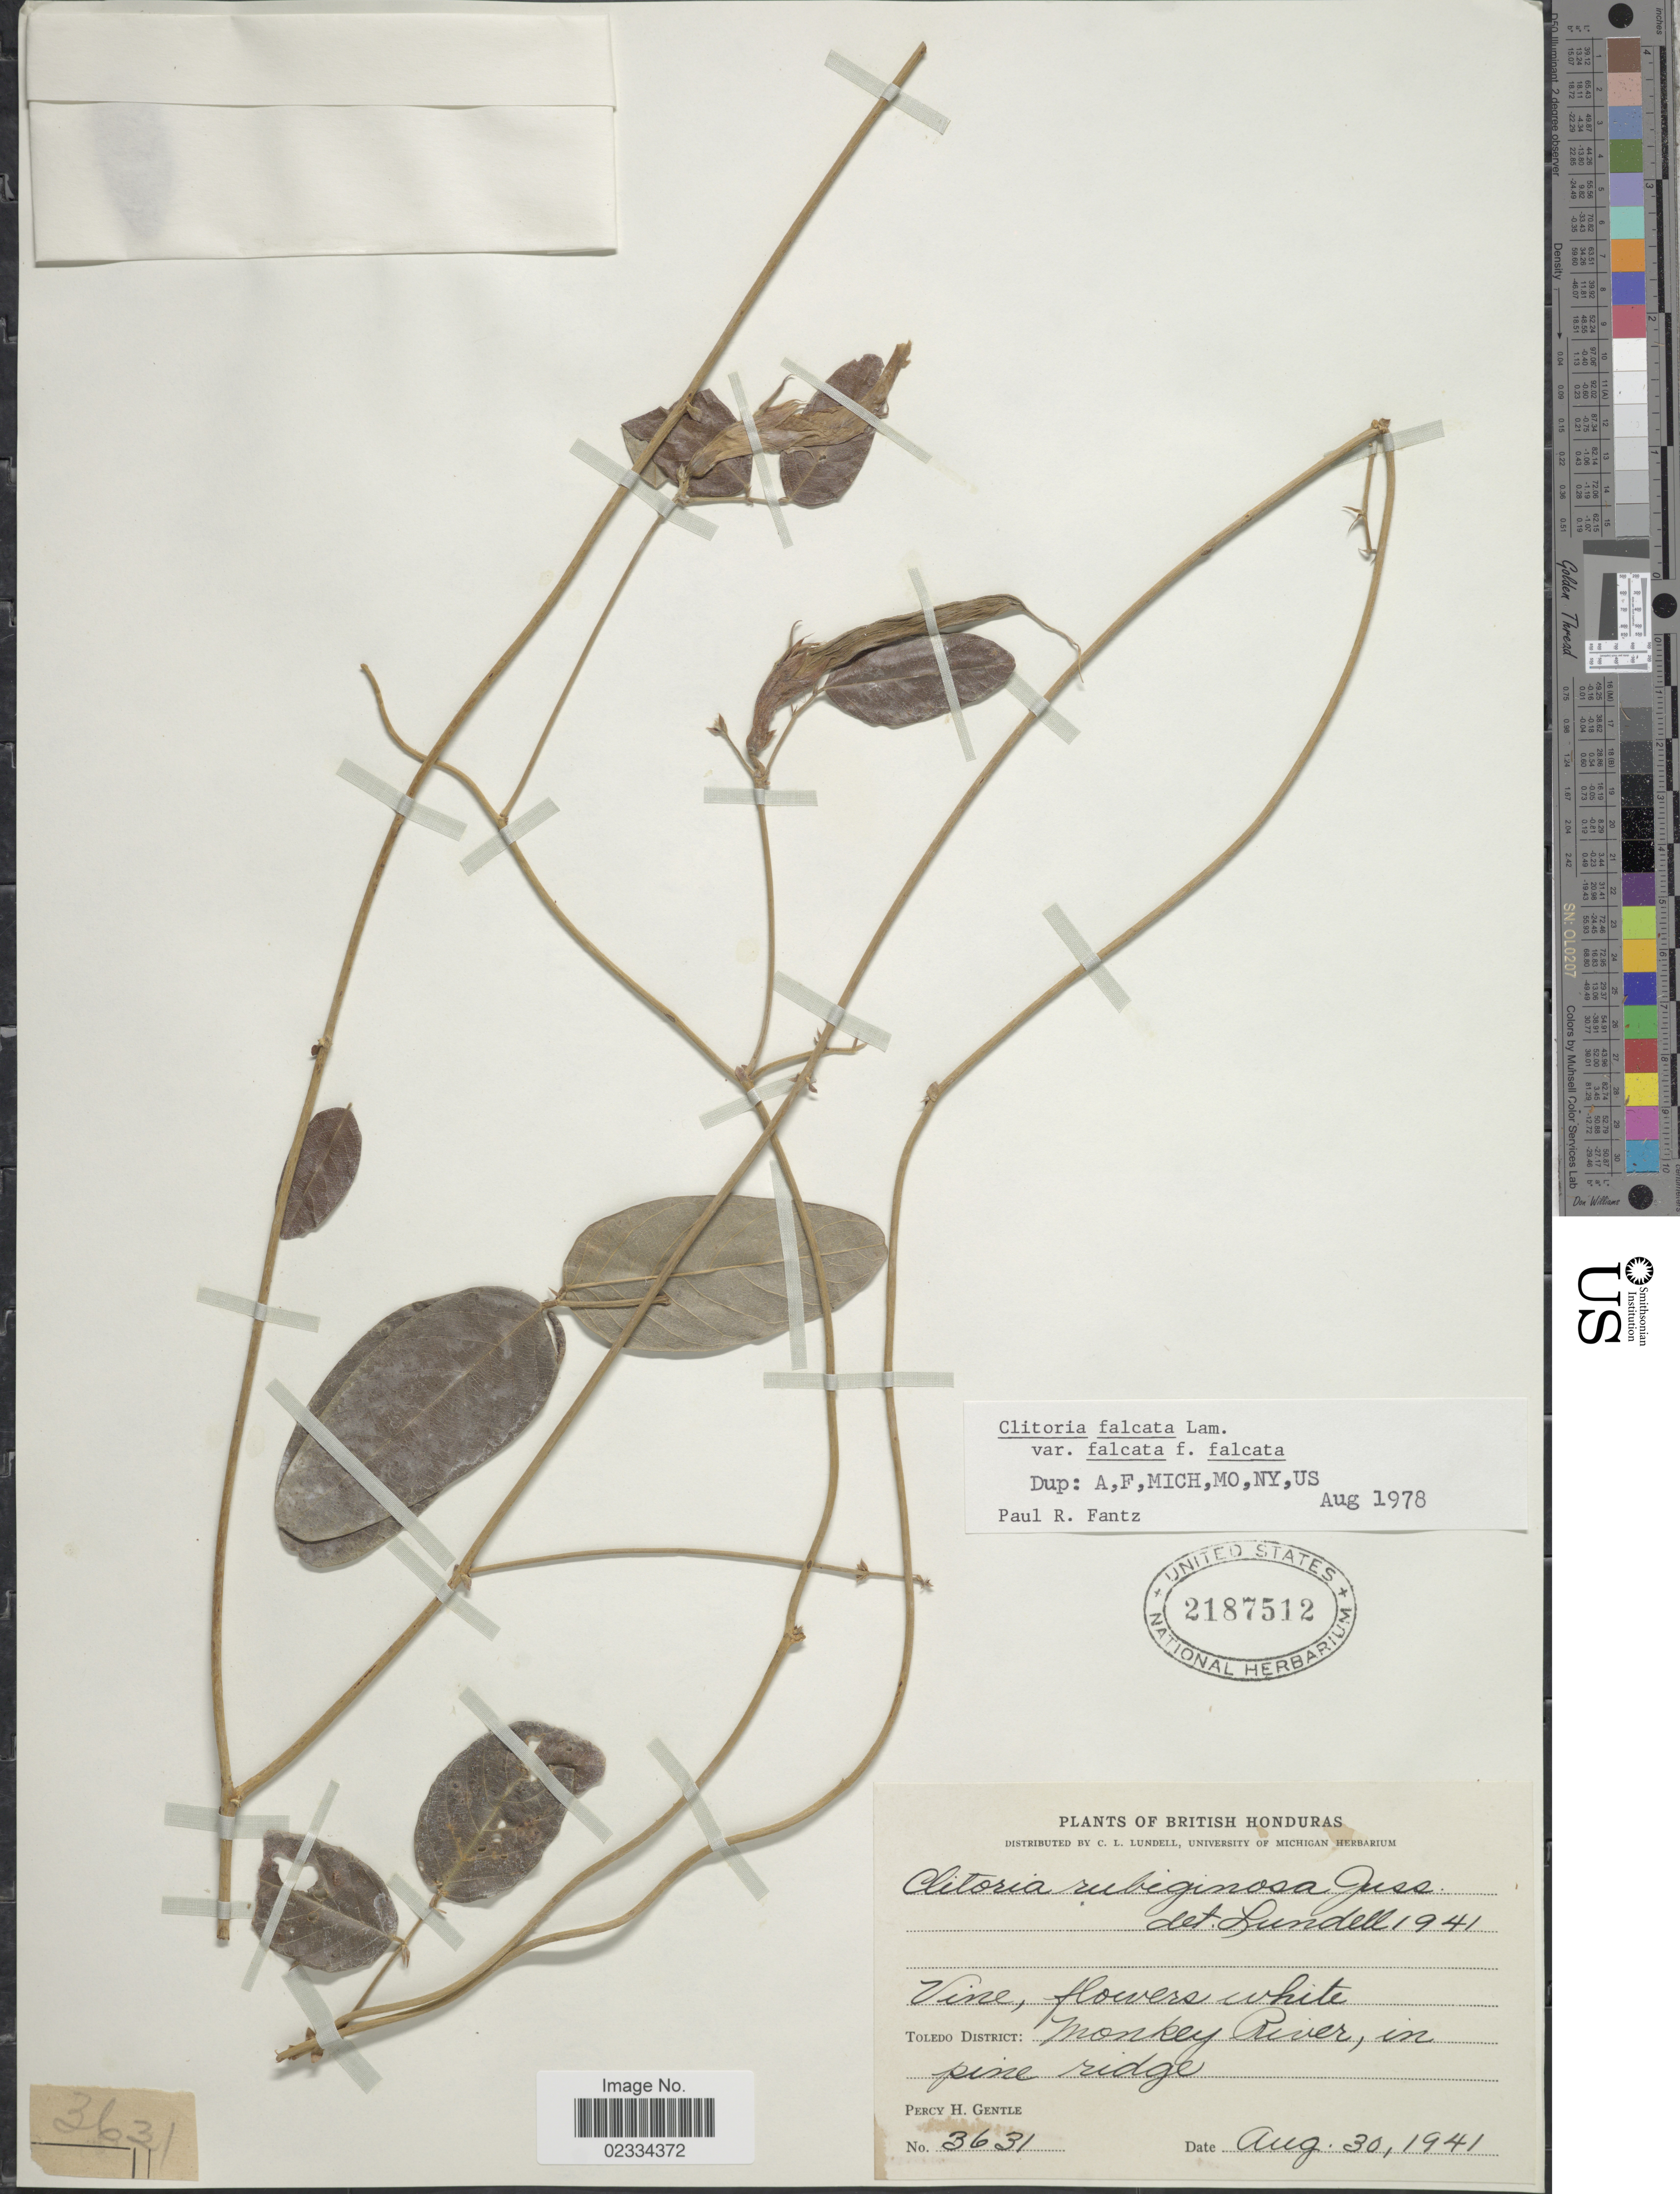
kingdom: Plantae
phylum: Tracheophyta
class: Magnoliopsida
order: Fabales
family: Fabaceae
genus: Clitoria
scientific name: Clitoria falcata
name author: Lam.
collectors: P. H. Gentle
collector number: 3631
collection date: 1941-08-30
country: Belize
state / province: Toledo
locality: British Honduras. Monkey River, in pine ridge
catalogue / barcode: US 2187512